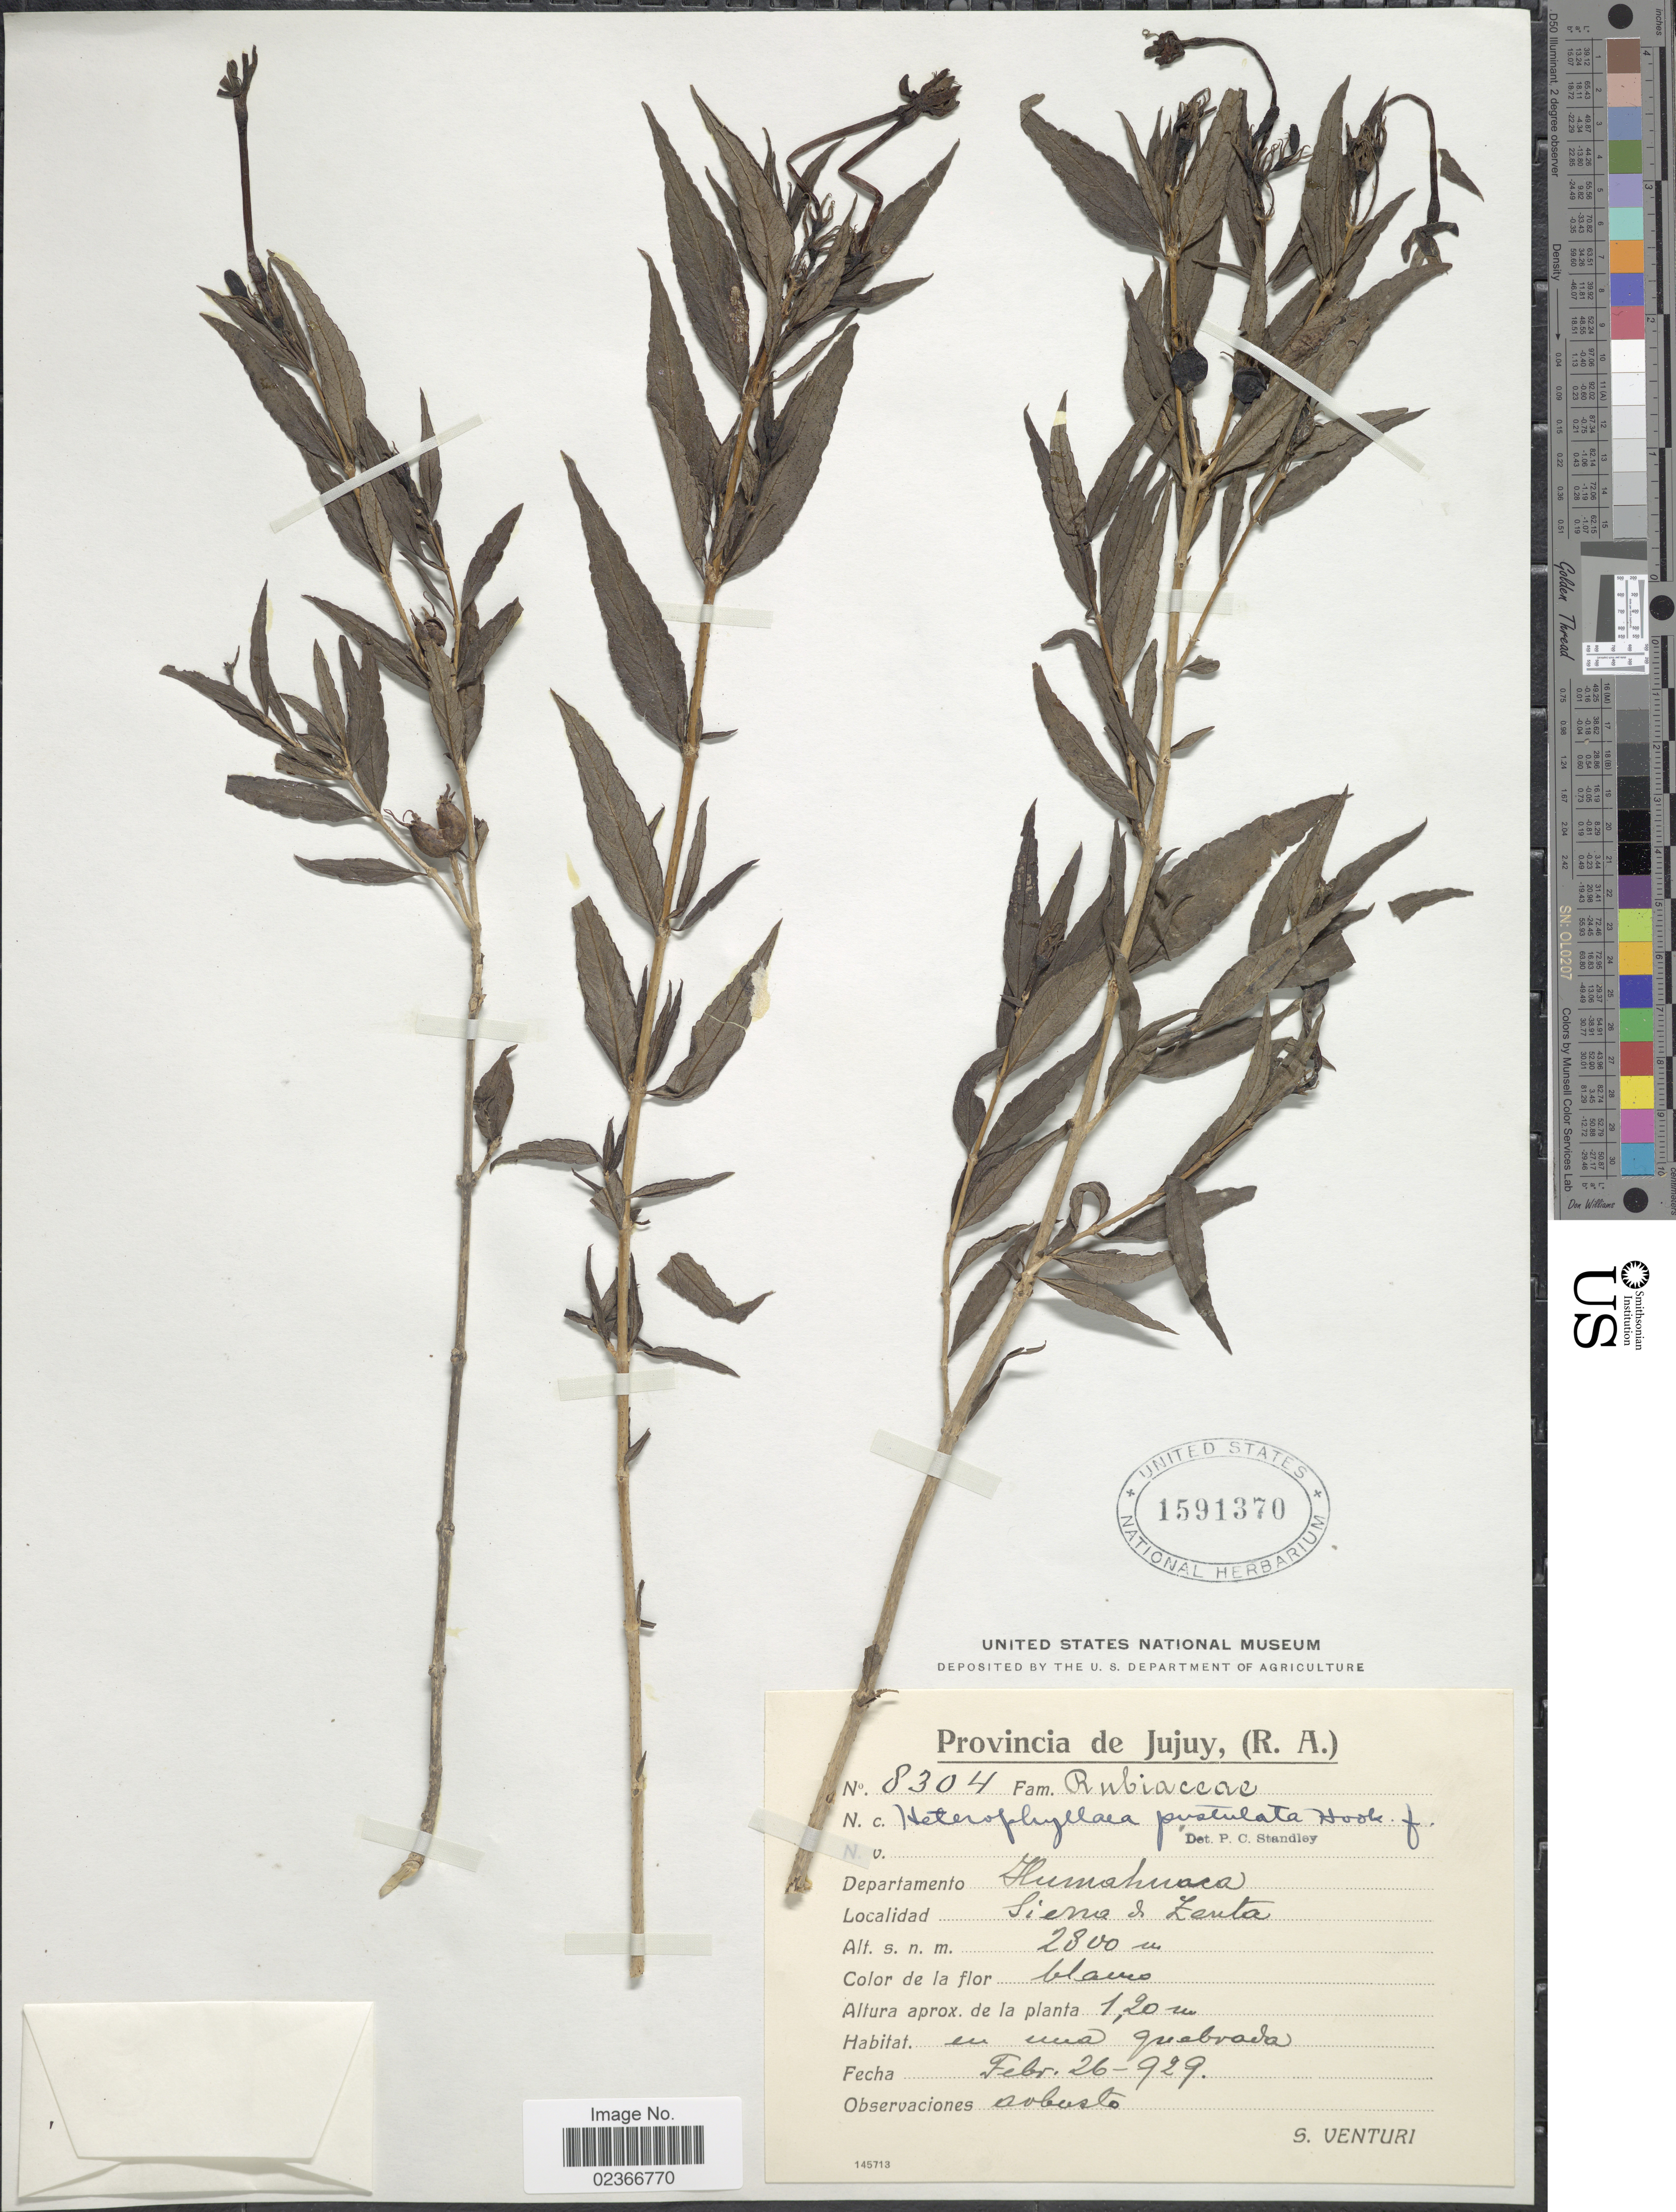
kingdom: Plantae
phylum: Tracheophyta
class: Magnoliopsida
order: Gentianales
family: Rubiaceae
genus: Heterophyllaea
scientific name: Heterophyllaea pustulata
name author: Hook. f.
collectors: S. Venturi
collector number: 8304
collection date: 1929-02-26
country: Argentina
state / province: Jujuy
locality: Provincia de Jujuy, (R. A.), Departamento Humahuaca, Sierra de Zenta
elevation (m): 2800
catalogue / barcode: US 1591370